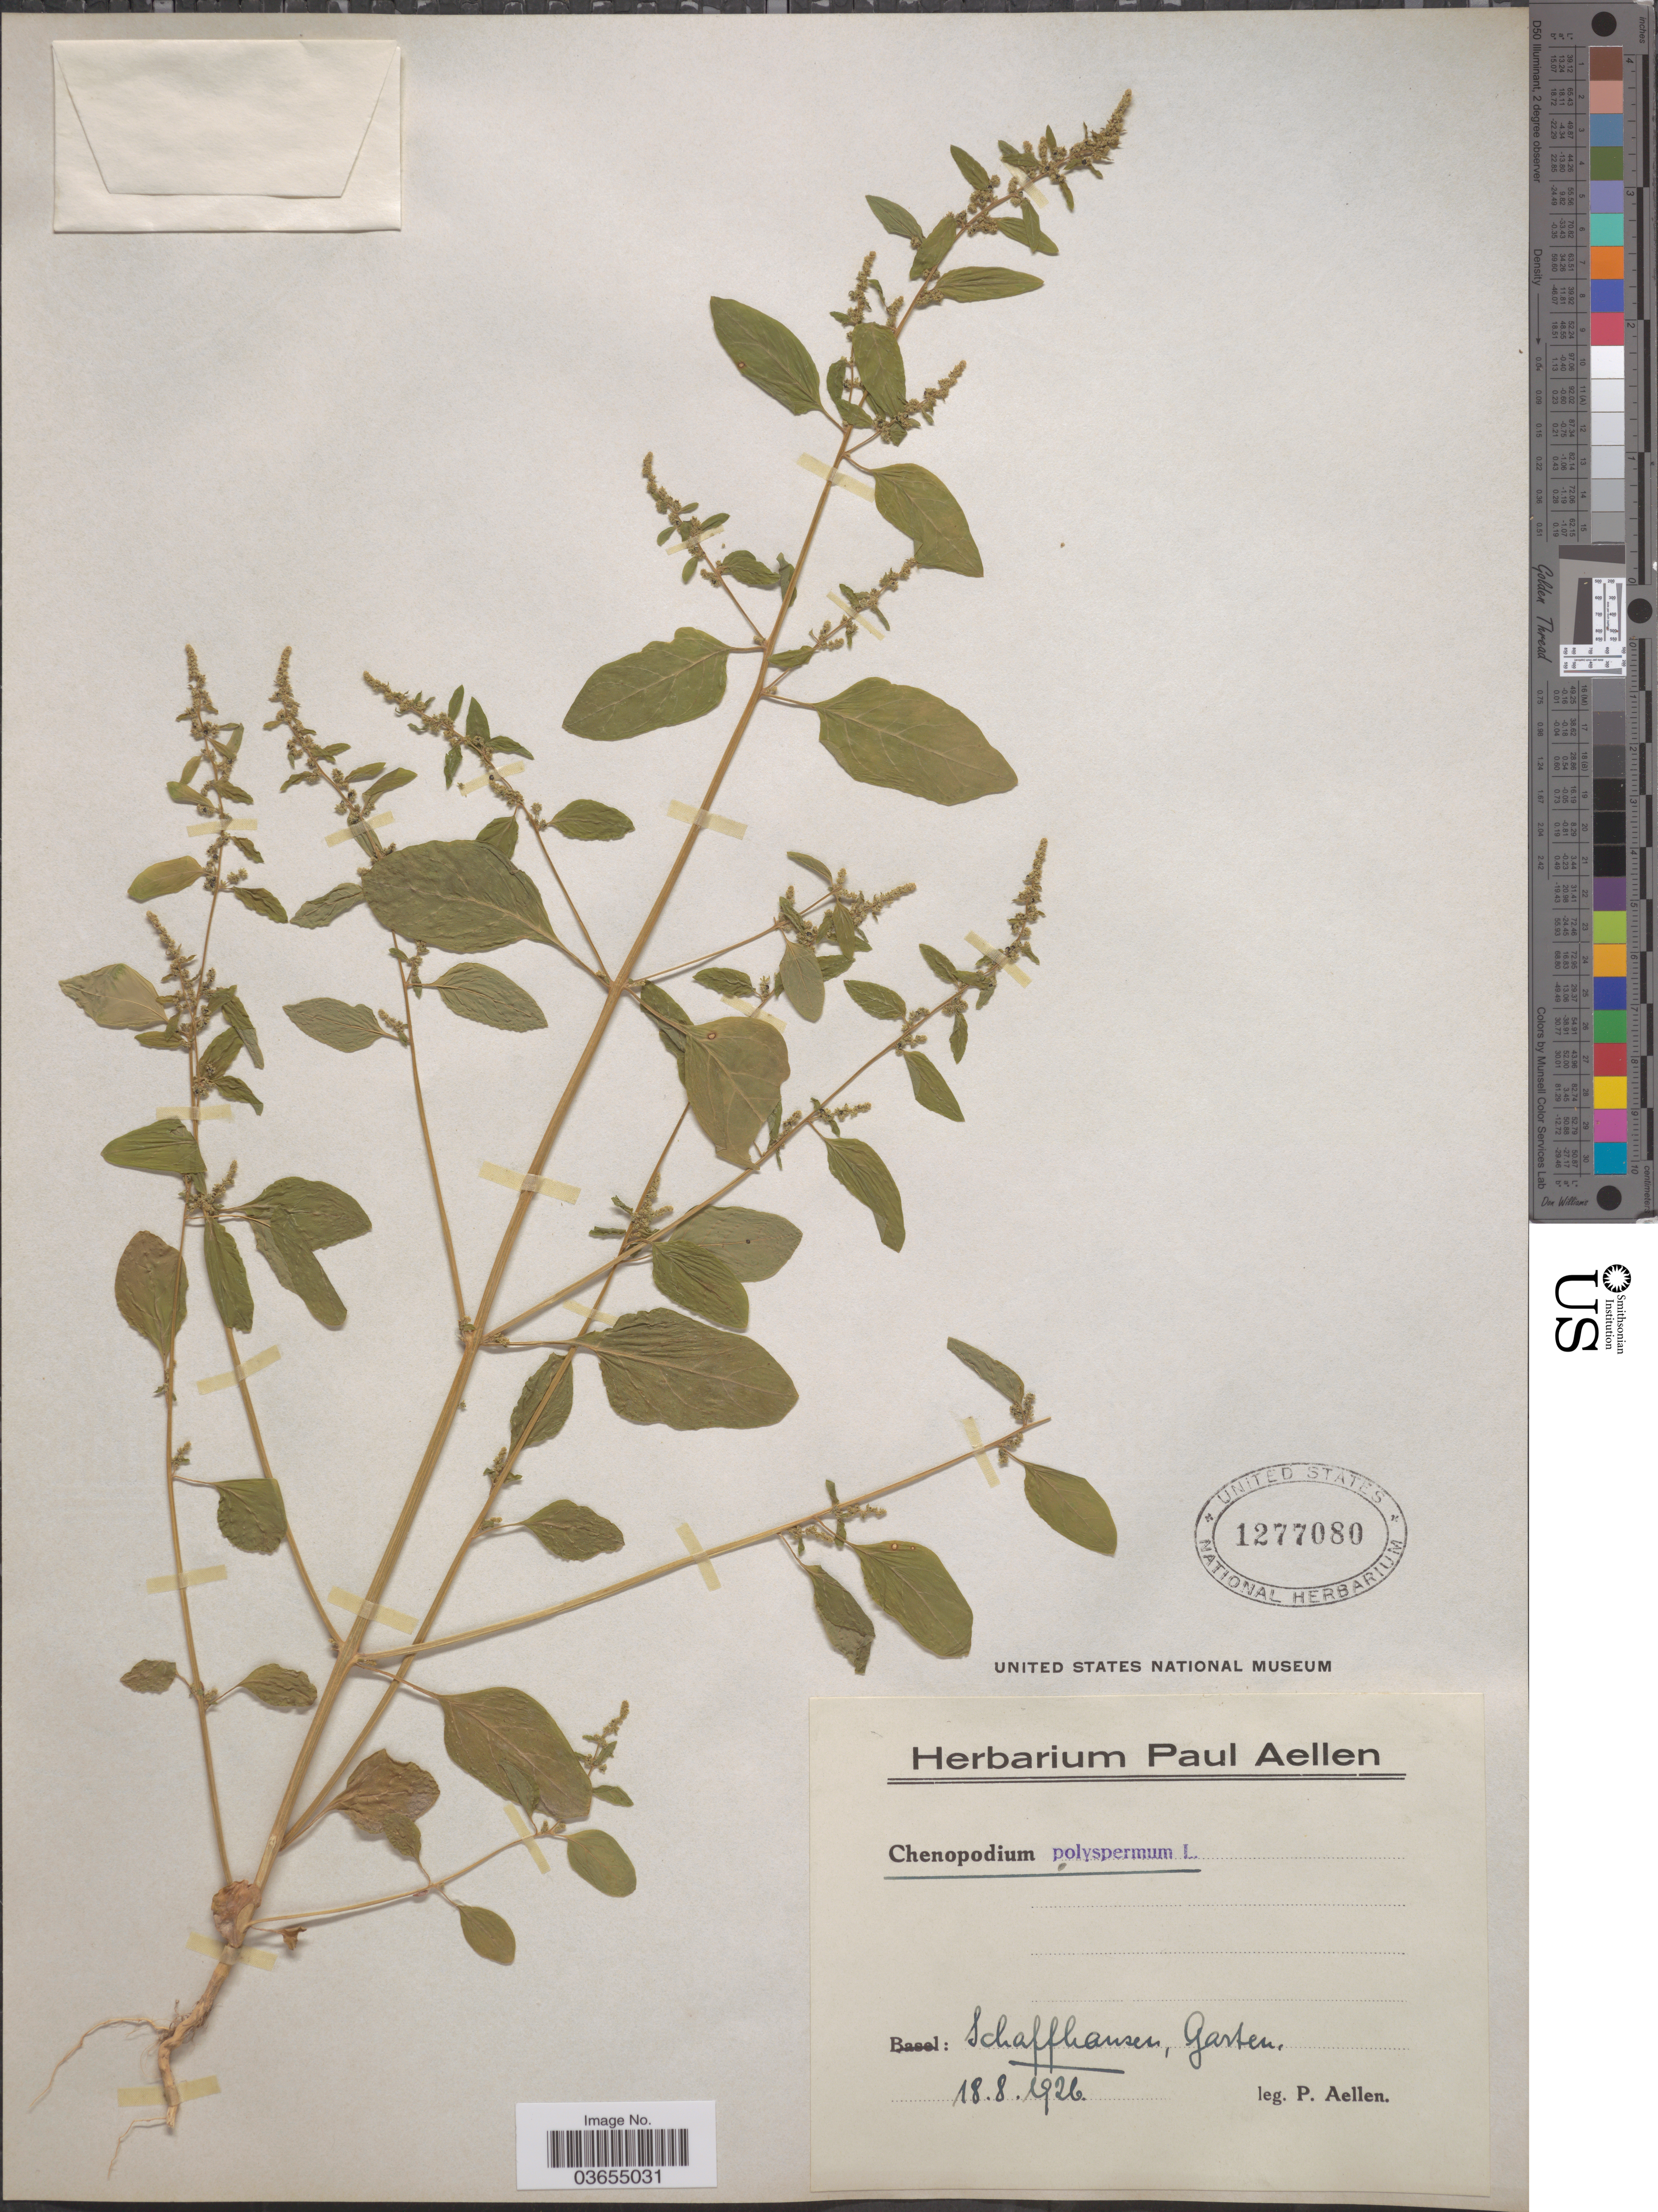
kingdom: Plantae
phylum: Tracheophyta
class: Magnoliopsida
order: Caryophyllales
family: Amaranthaceae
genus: Lipandra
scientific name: Lipandra polysperma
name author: (L.) S. Fuentes et al.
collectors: P. Aellen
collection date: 1926-08-18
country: Switzerland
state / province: Schaffhausen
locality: Garten.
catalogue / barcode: US 1277080